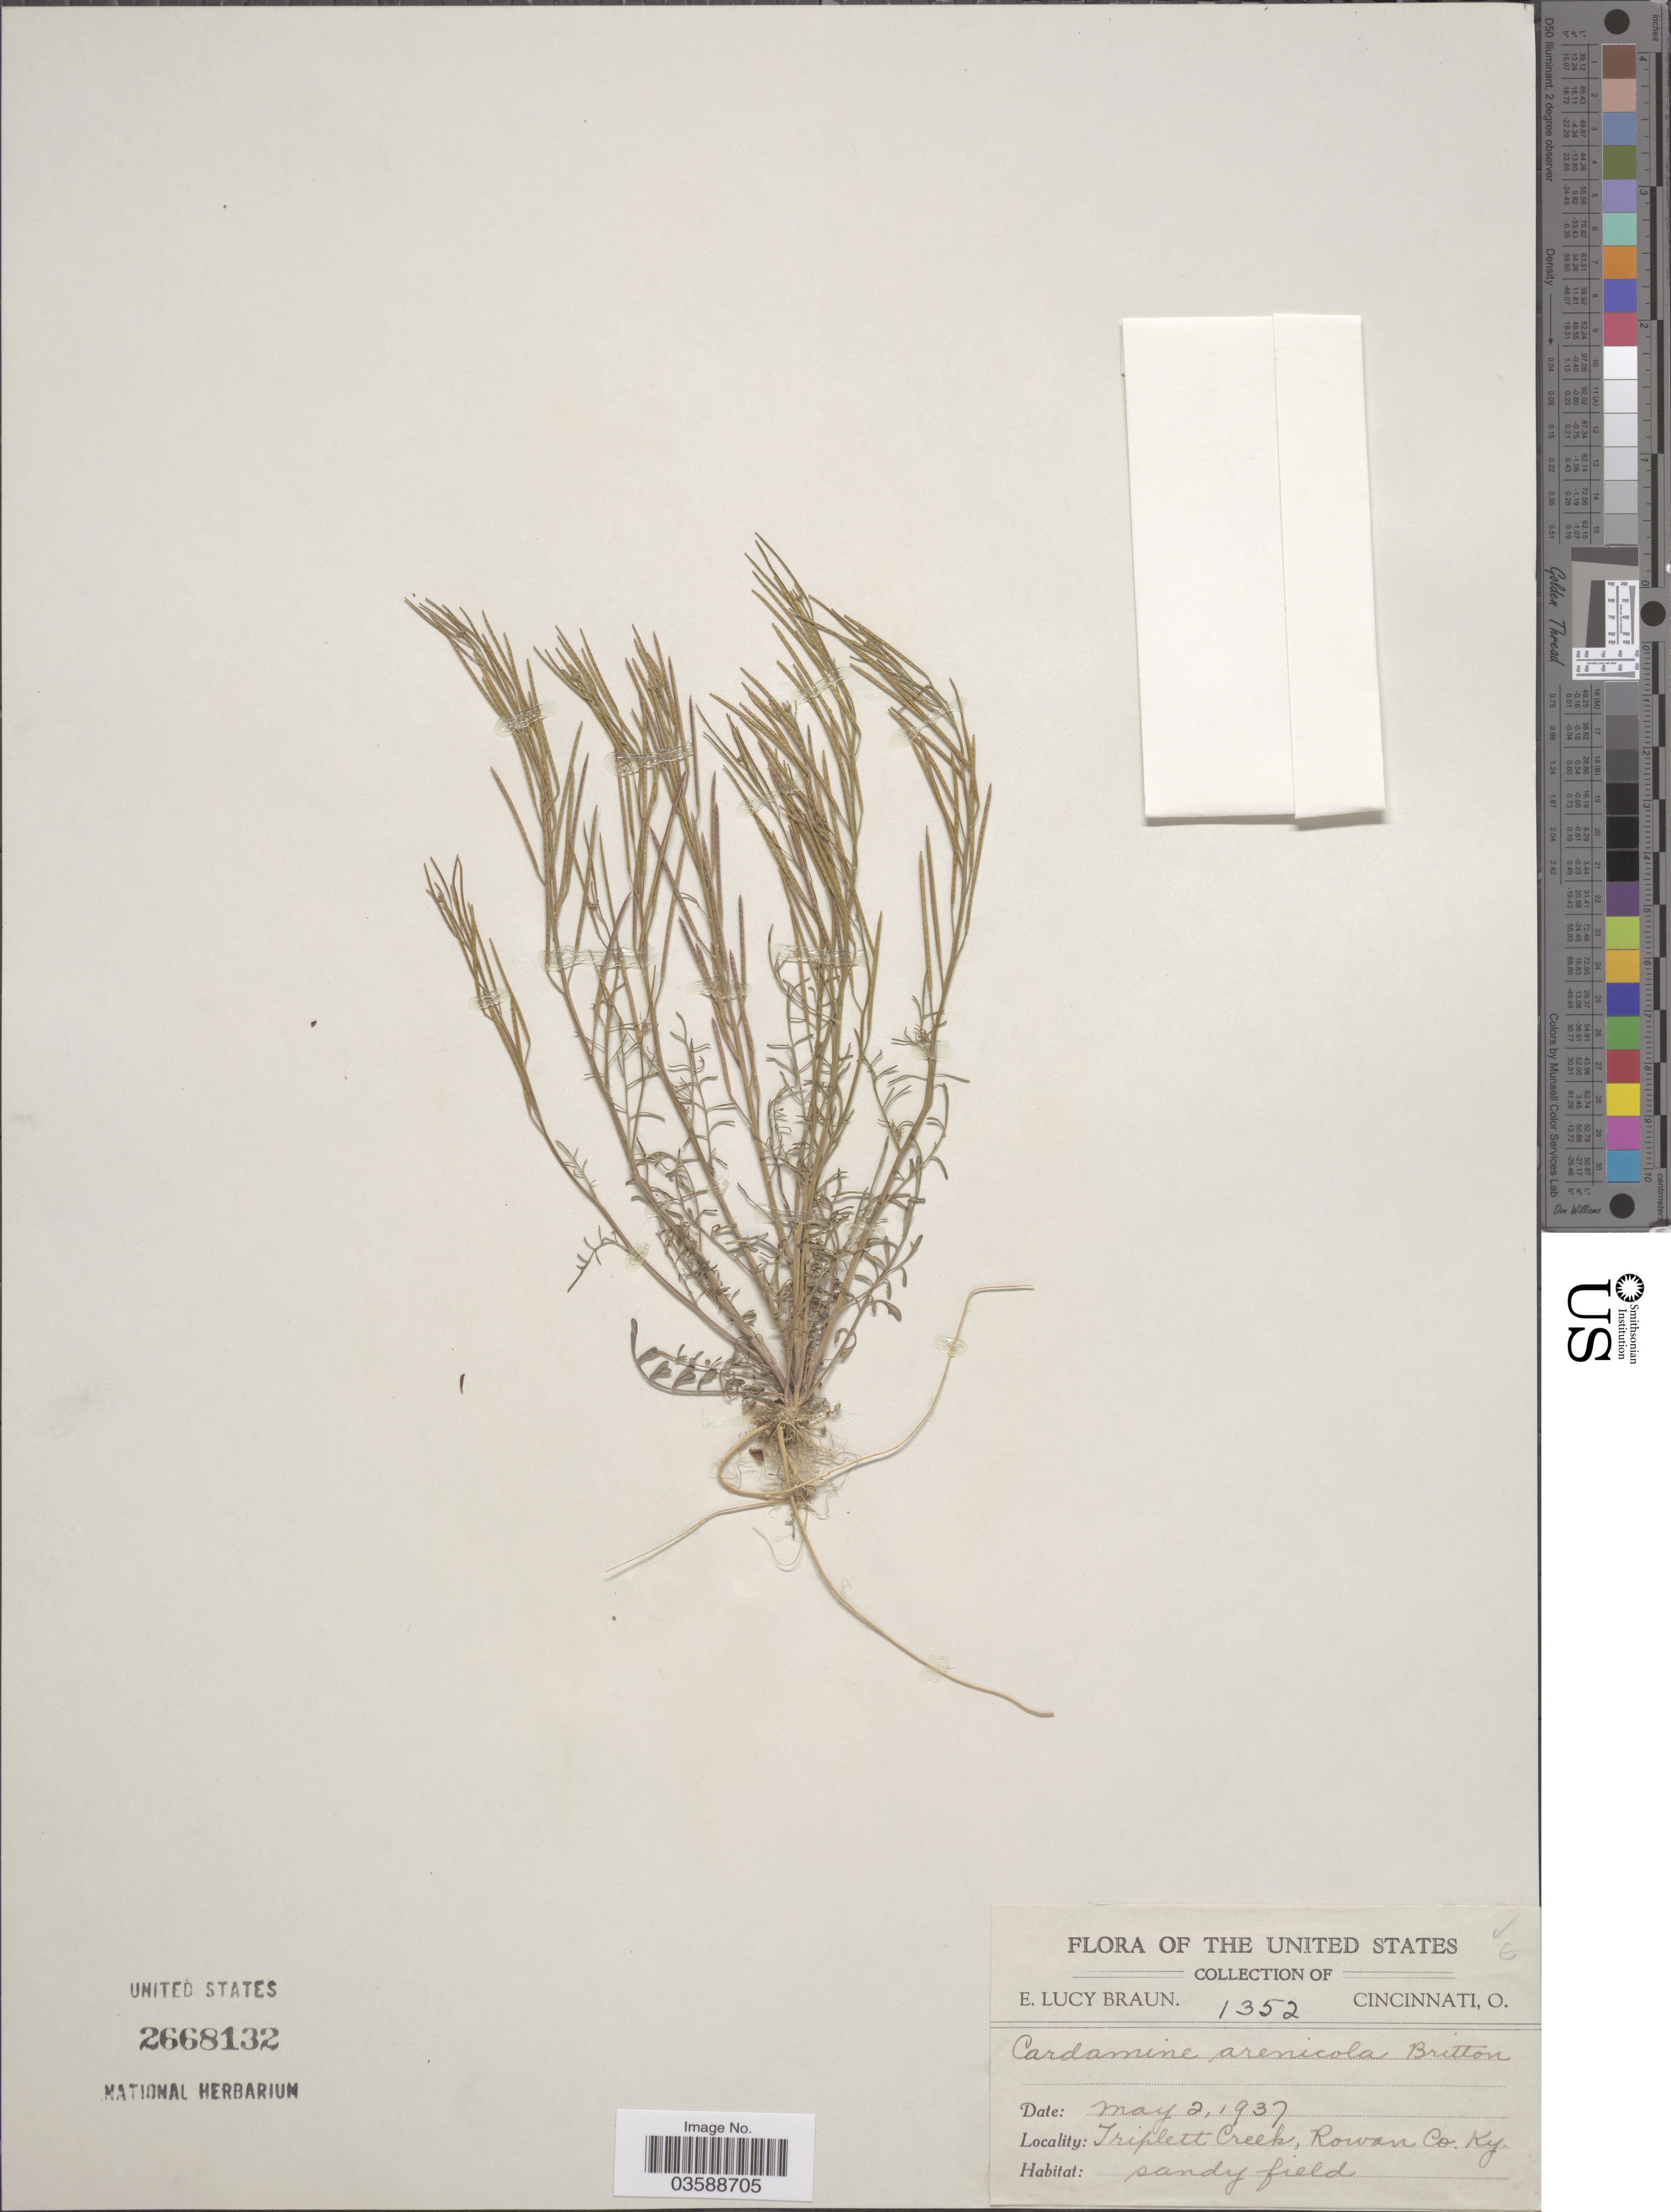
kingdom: Plantae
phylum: Tracheophyta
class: Magnoliopsida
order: Brassicales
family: Brassicaceae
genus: Cardamine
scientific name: Cardamine arenicola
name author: Britton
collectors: E. L. Braun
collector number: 1352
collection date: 1937-05-02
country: United States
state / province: Kentucky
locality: Triplett Creek, Rowan Co.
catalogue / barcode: US 2668132